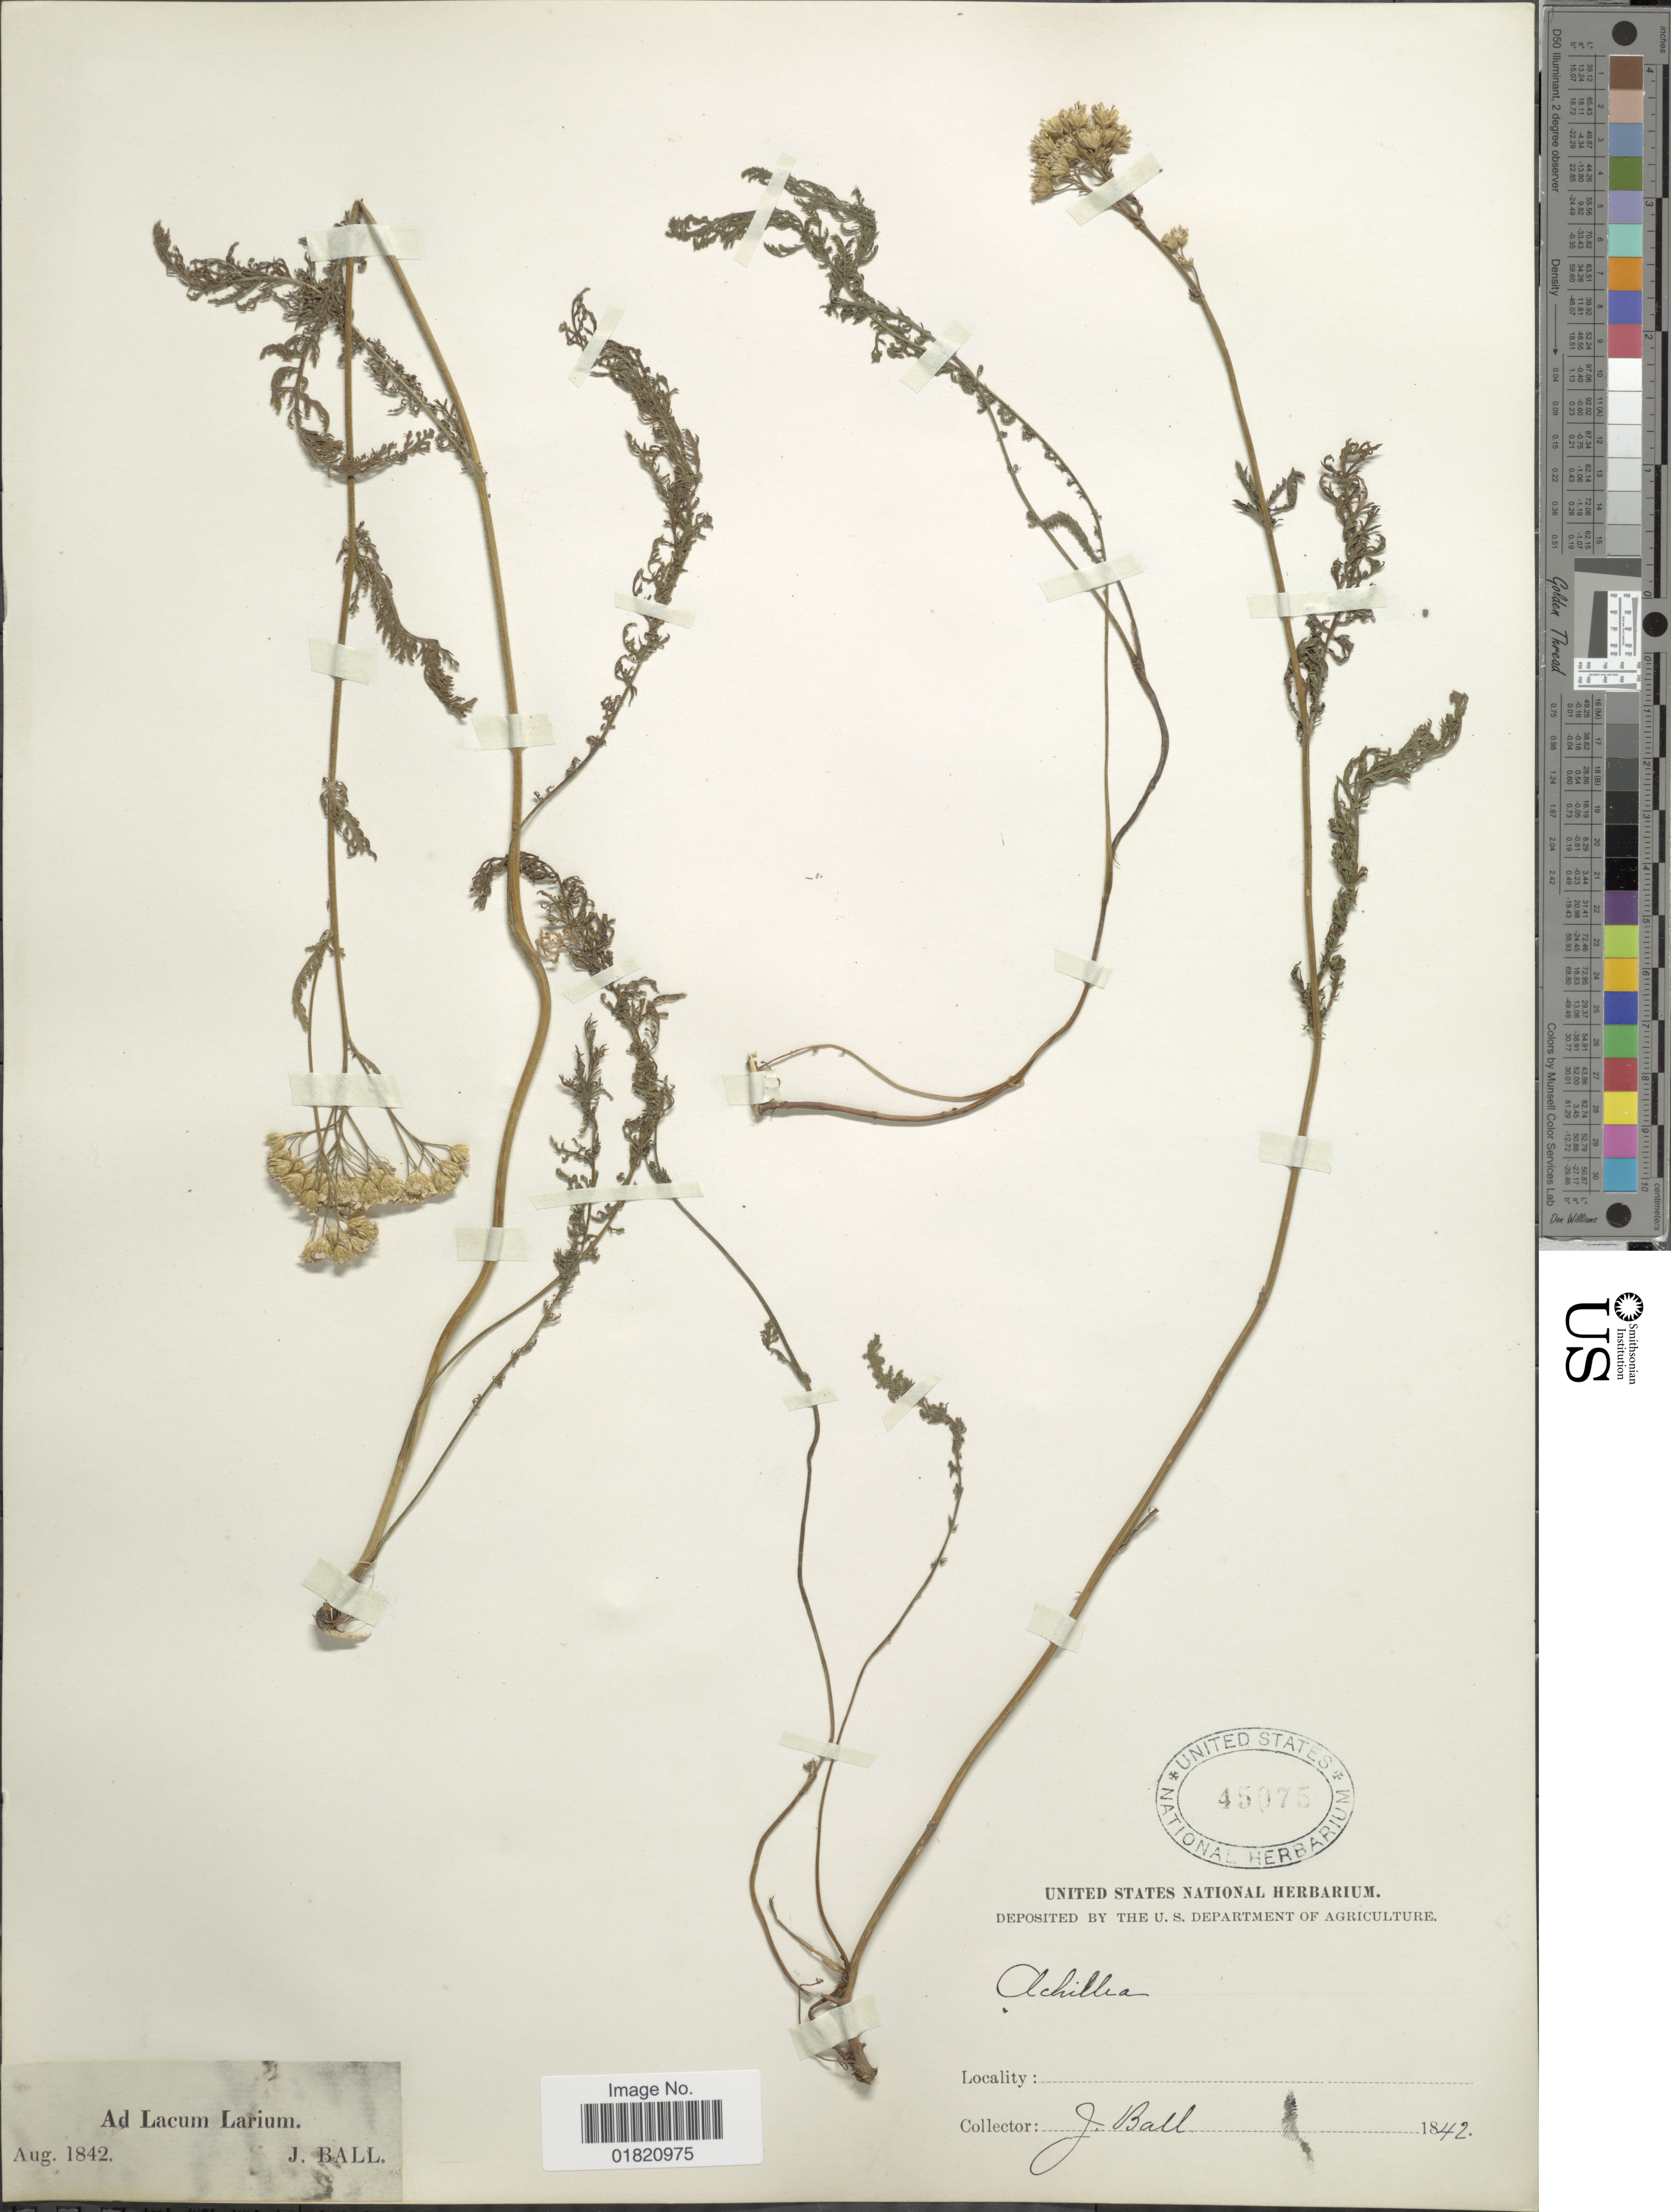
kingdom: Plantae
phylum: Tracheophyta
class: Magnoliopsida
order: Asterales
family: Asteraceae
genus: Achillea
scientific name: Achillea sp.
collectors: J. Ball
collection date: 1842-08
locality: Ad Lacum Larium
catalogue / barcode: US 45075